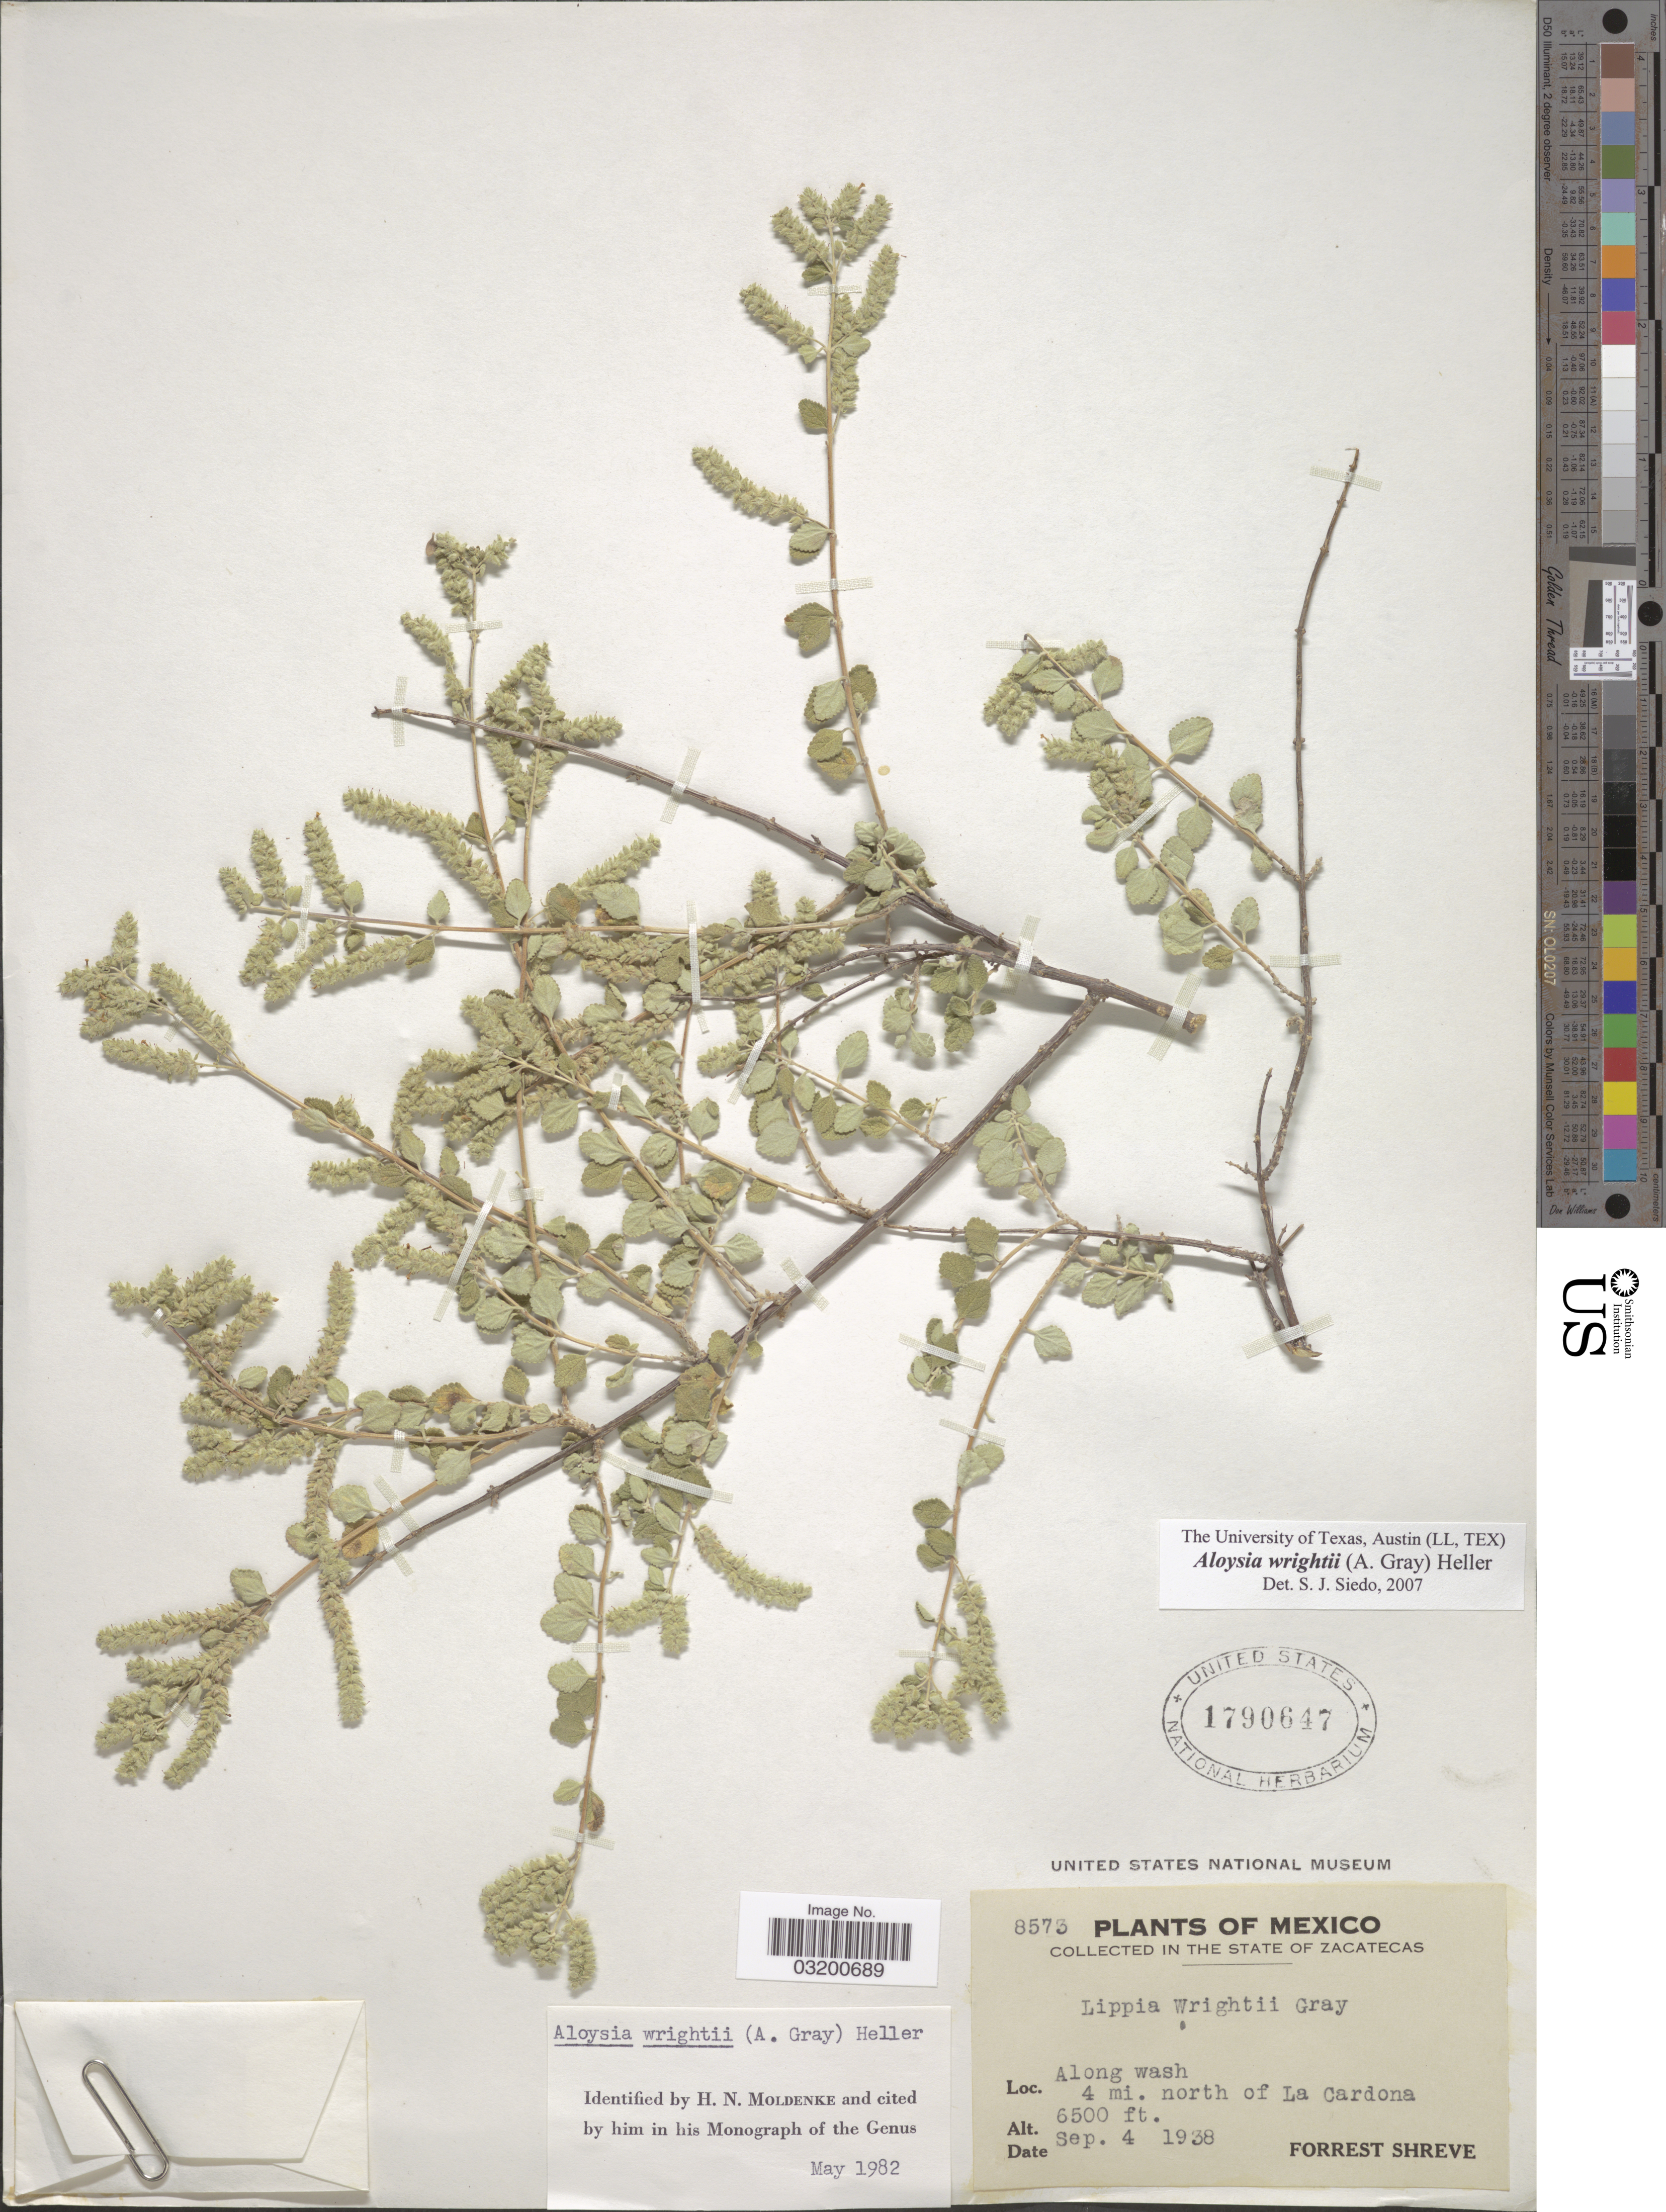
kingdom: Plantae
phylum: Tracheophyta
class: Magnoliopsida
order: Lamiales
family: Verbenaceae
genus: Aloysia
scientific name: Aloysia wrightii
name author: A. Heller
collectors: F. Shreve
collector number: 8573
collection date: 1938-09-04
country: Mexico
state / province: Zacatecas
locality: Along wash 4 mi. north of La Cardona.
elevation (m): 1981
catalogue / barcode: US 1790647